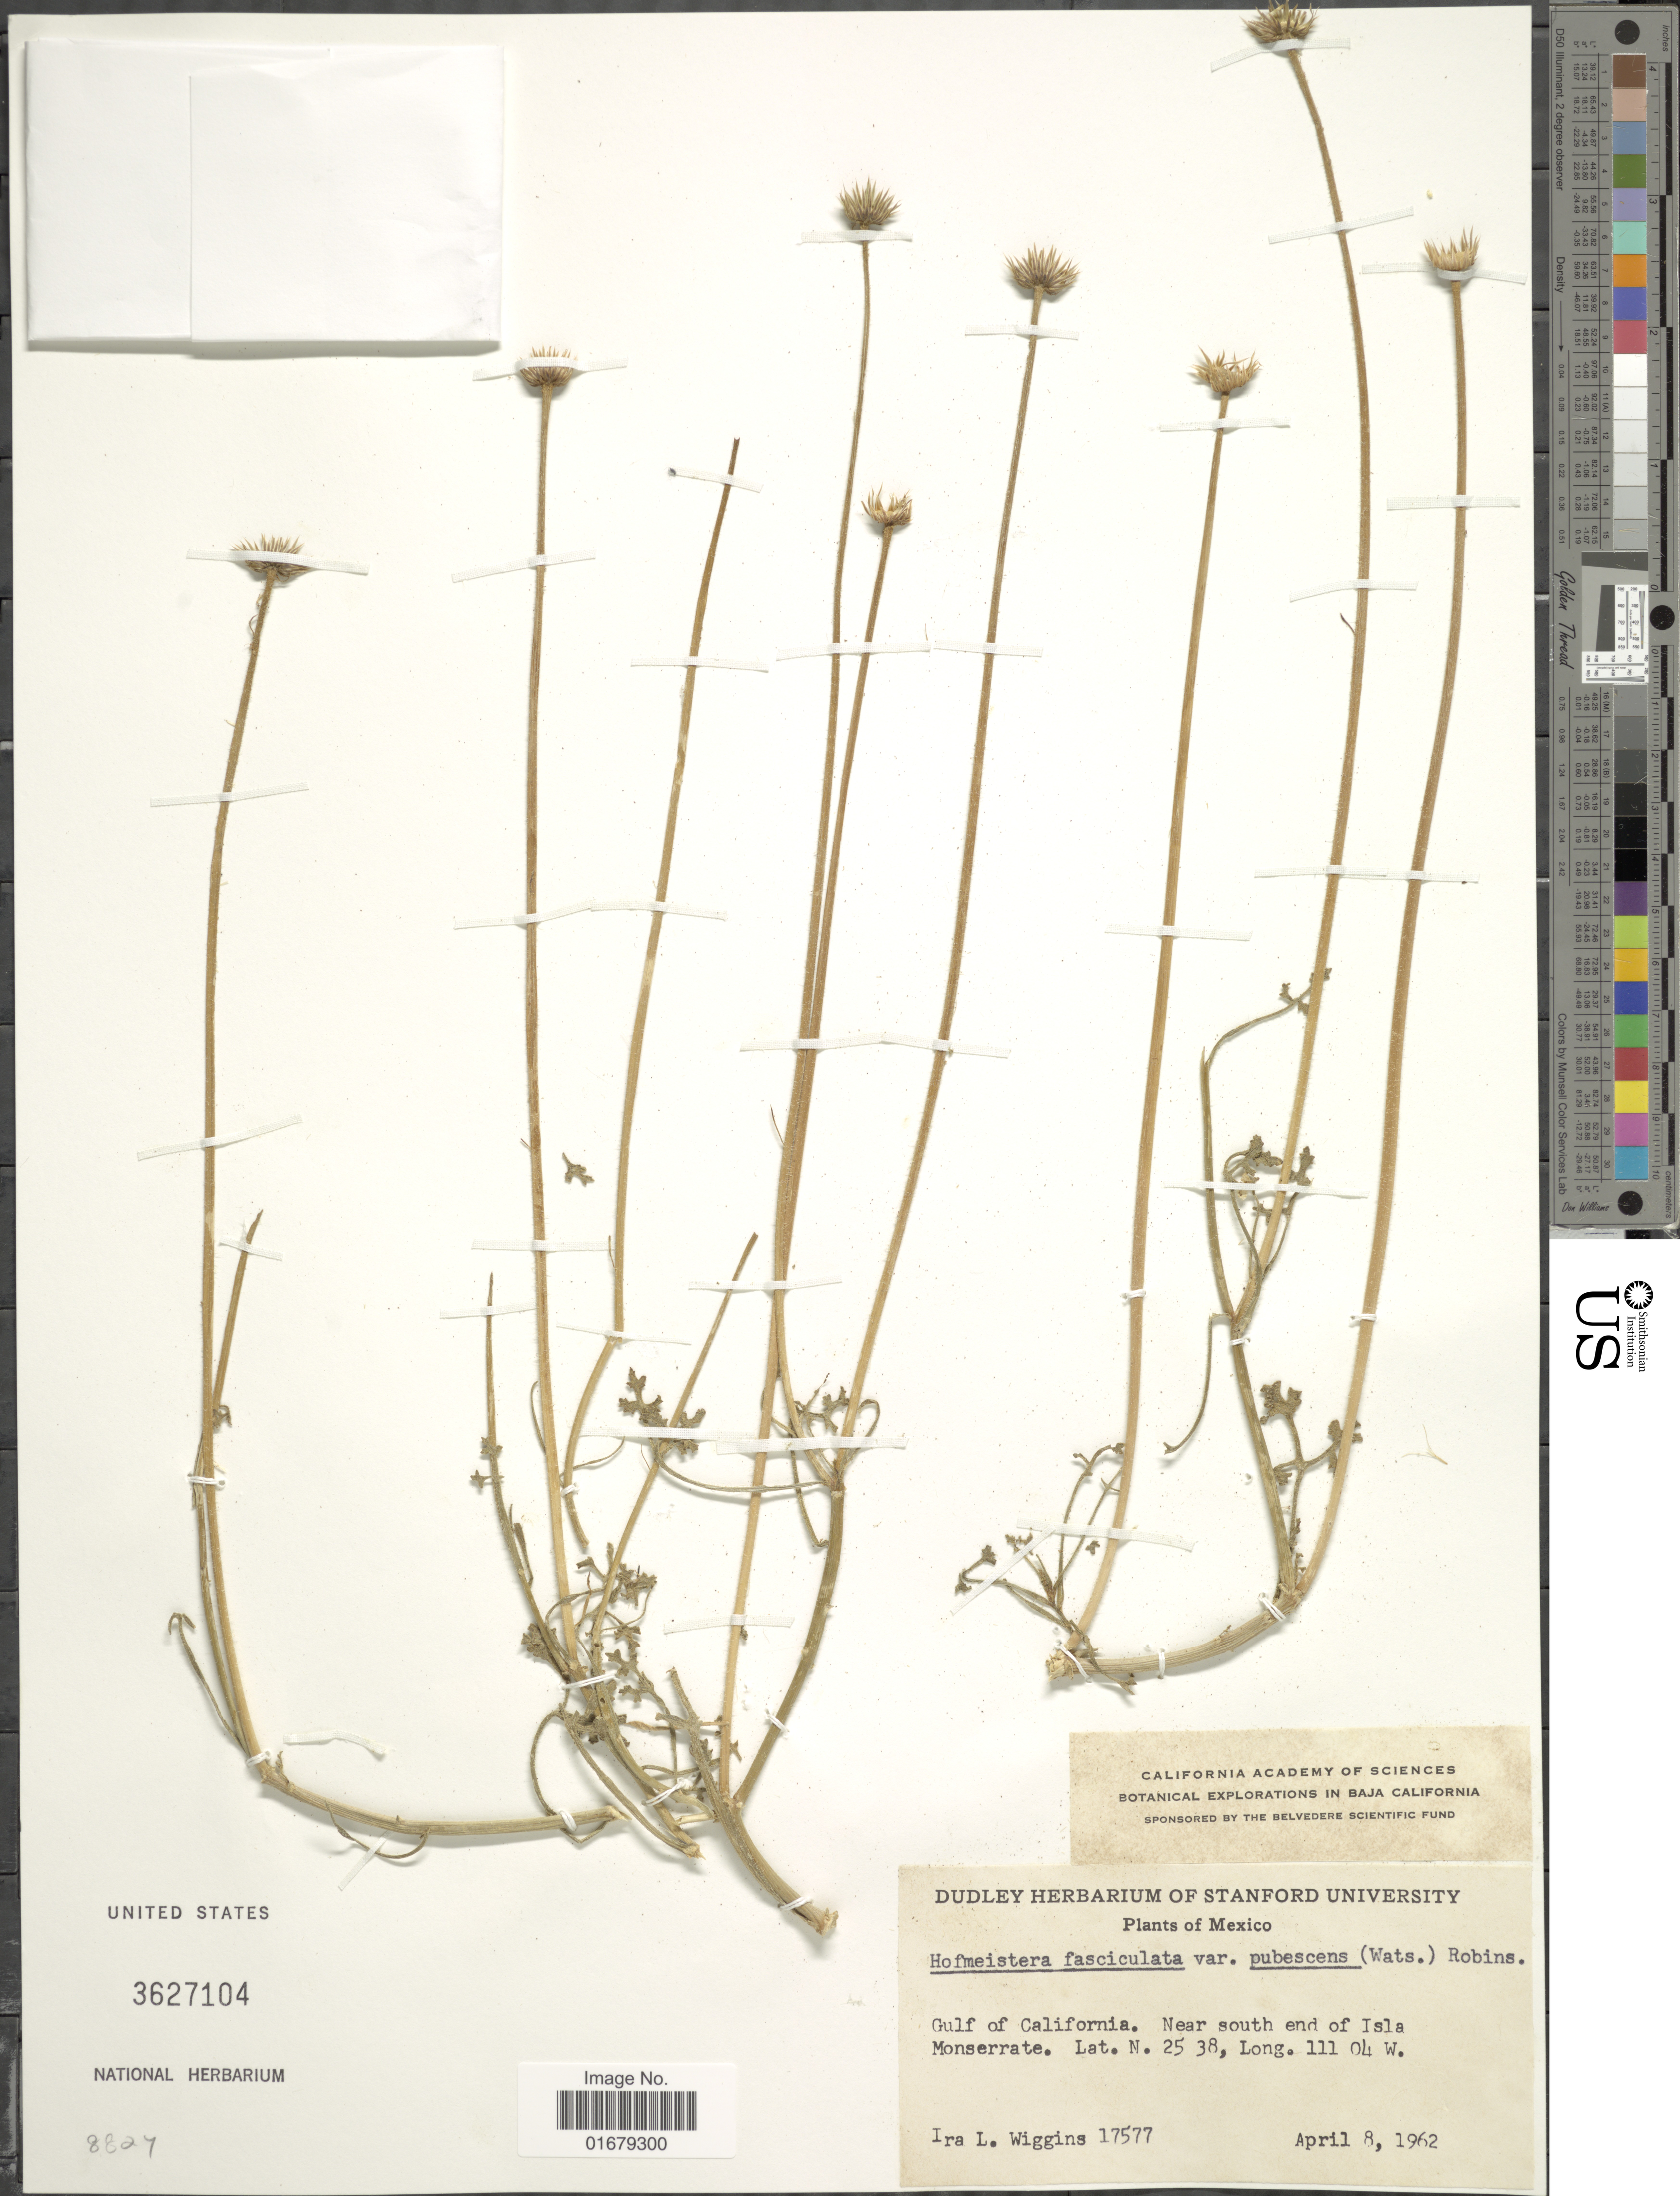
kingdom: Plantae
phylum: Tracheophyta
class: Magnoliopsida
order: Asterales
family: Asteraceae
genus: Hofmeisteria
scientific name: Hofmeisteria fasciculata var. pubescens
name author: (S. Watson) B.L. Rob.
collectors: I. L. Wiggins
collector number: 17577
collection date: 1962-04-08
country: Mexico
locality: Gulf of California, Near south end of Isla Monserrate.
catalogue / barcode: US 3627104